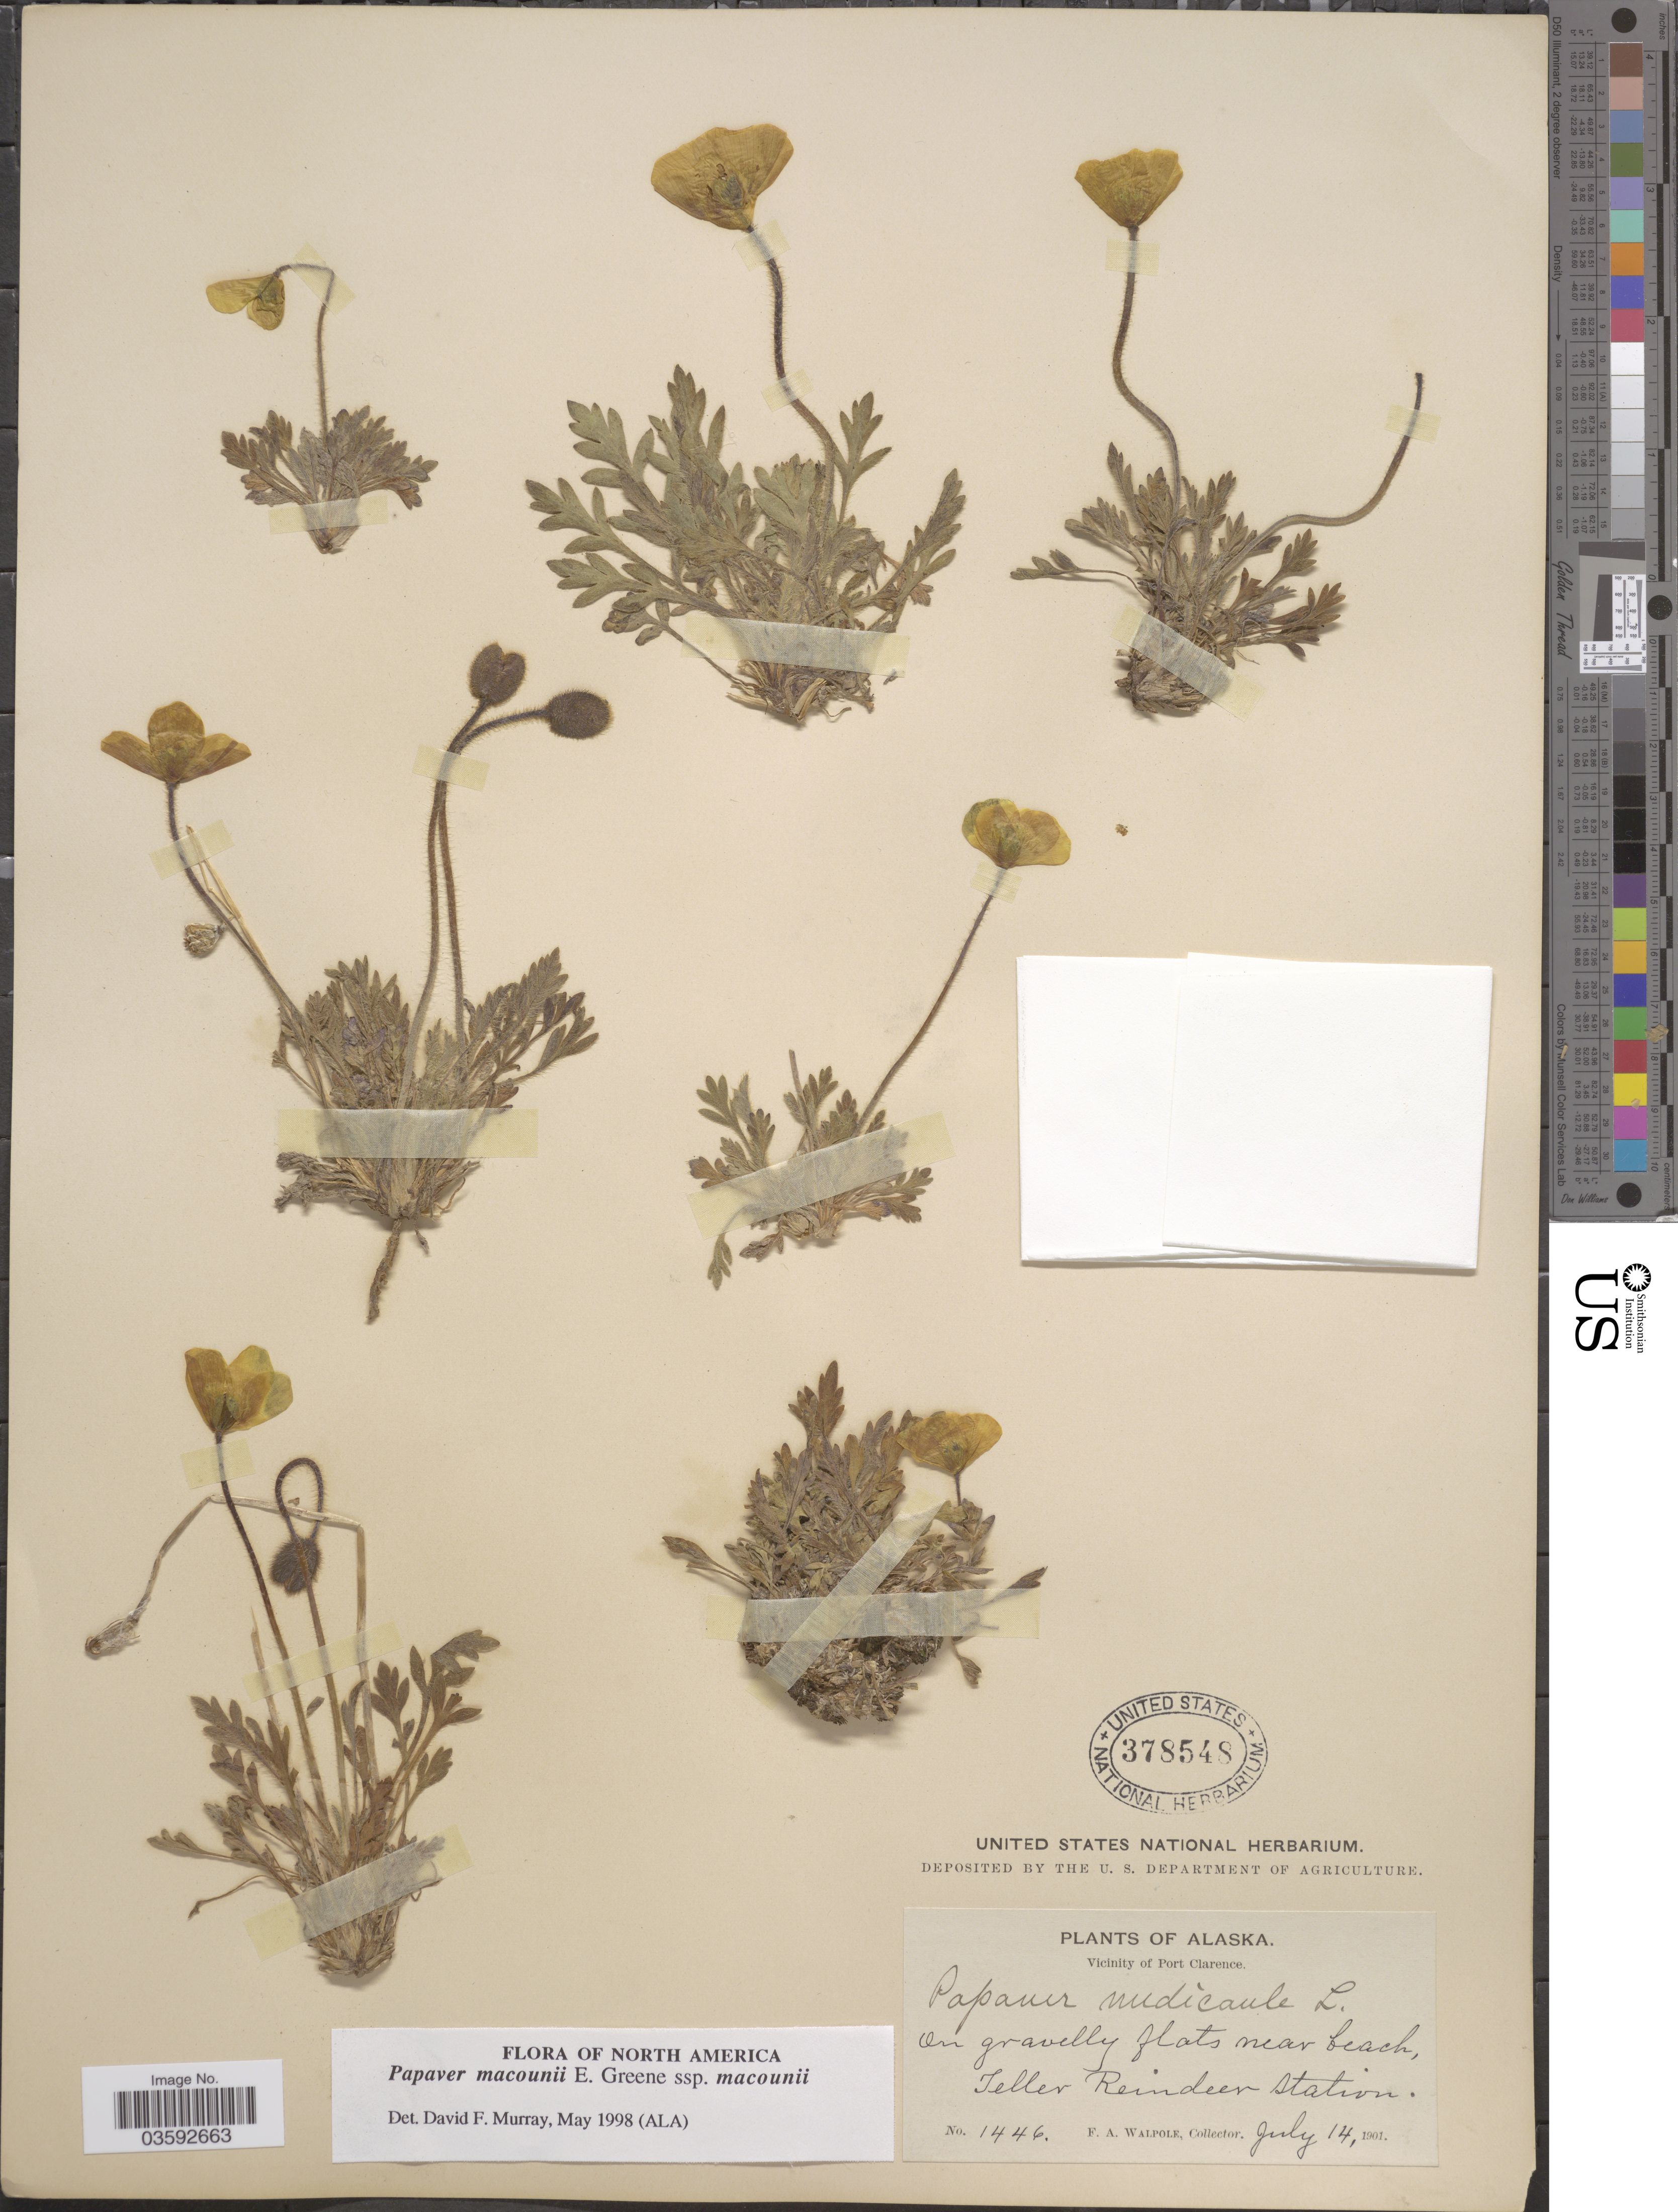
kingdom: Plantae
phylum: Tracheophyta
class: Magnoliopsida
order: Ranunculales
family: Papaveraceae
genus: Papaver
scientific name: Papaver macounii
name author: Greene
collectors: F. Walpole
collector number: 1446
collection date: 1901-07-14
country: United States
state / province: Alaska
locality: Vicinity of Port Clarence. Teller Reindeer Station.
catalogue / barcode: US 378548